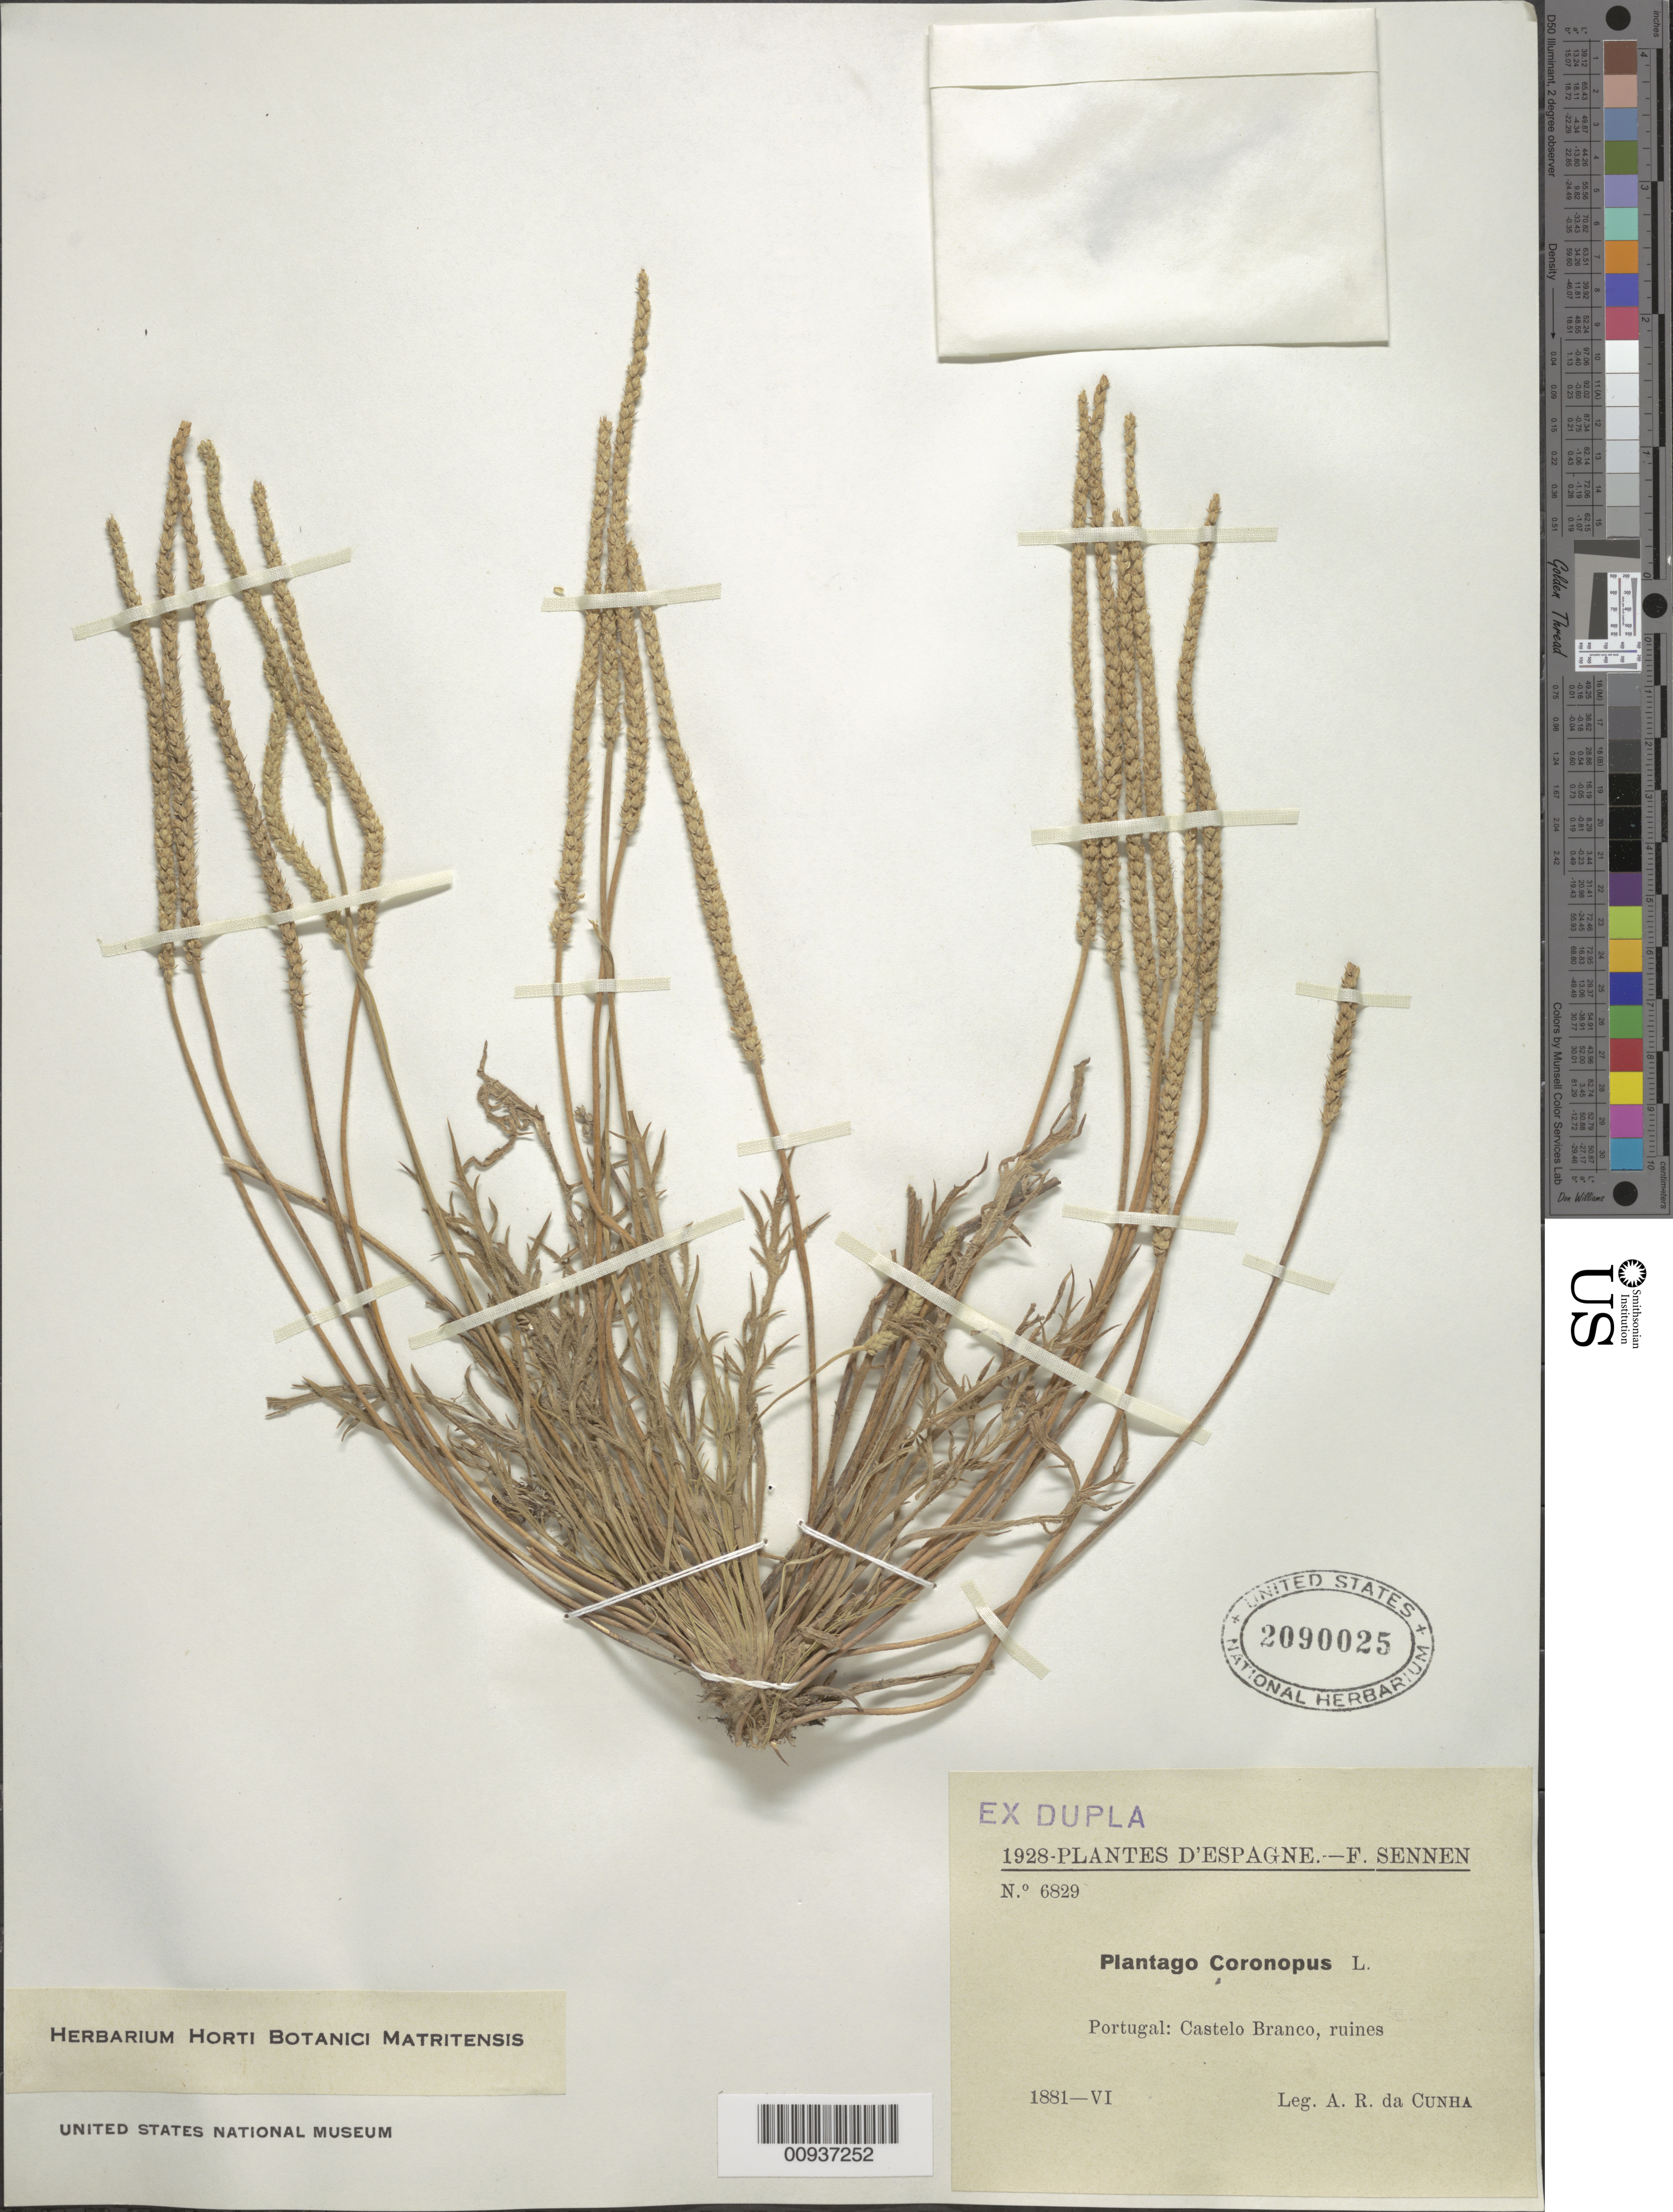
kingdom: Plantae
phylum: Tracheophyta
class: Magnoliopsida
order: Lamiales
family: Plantaginaceae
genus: Plantago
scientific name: Plantago coronopus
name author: L.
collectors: A. Da Cunha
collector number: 6829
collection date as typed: Jun 1881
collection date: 1881-06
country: Portugal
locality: Portugal: Castelo Branco, ruines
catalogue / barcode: US 2090025